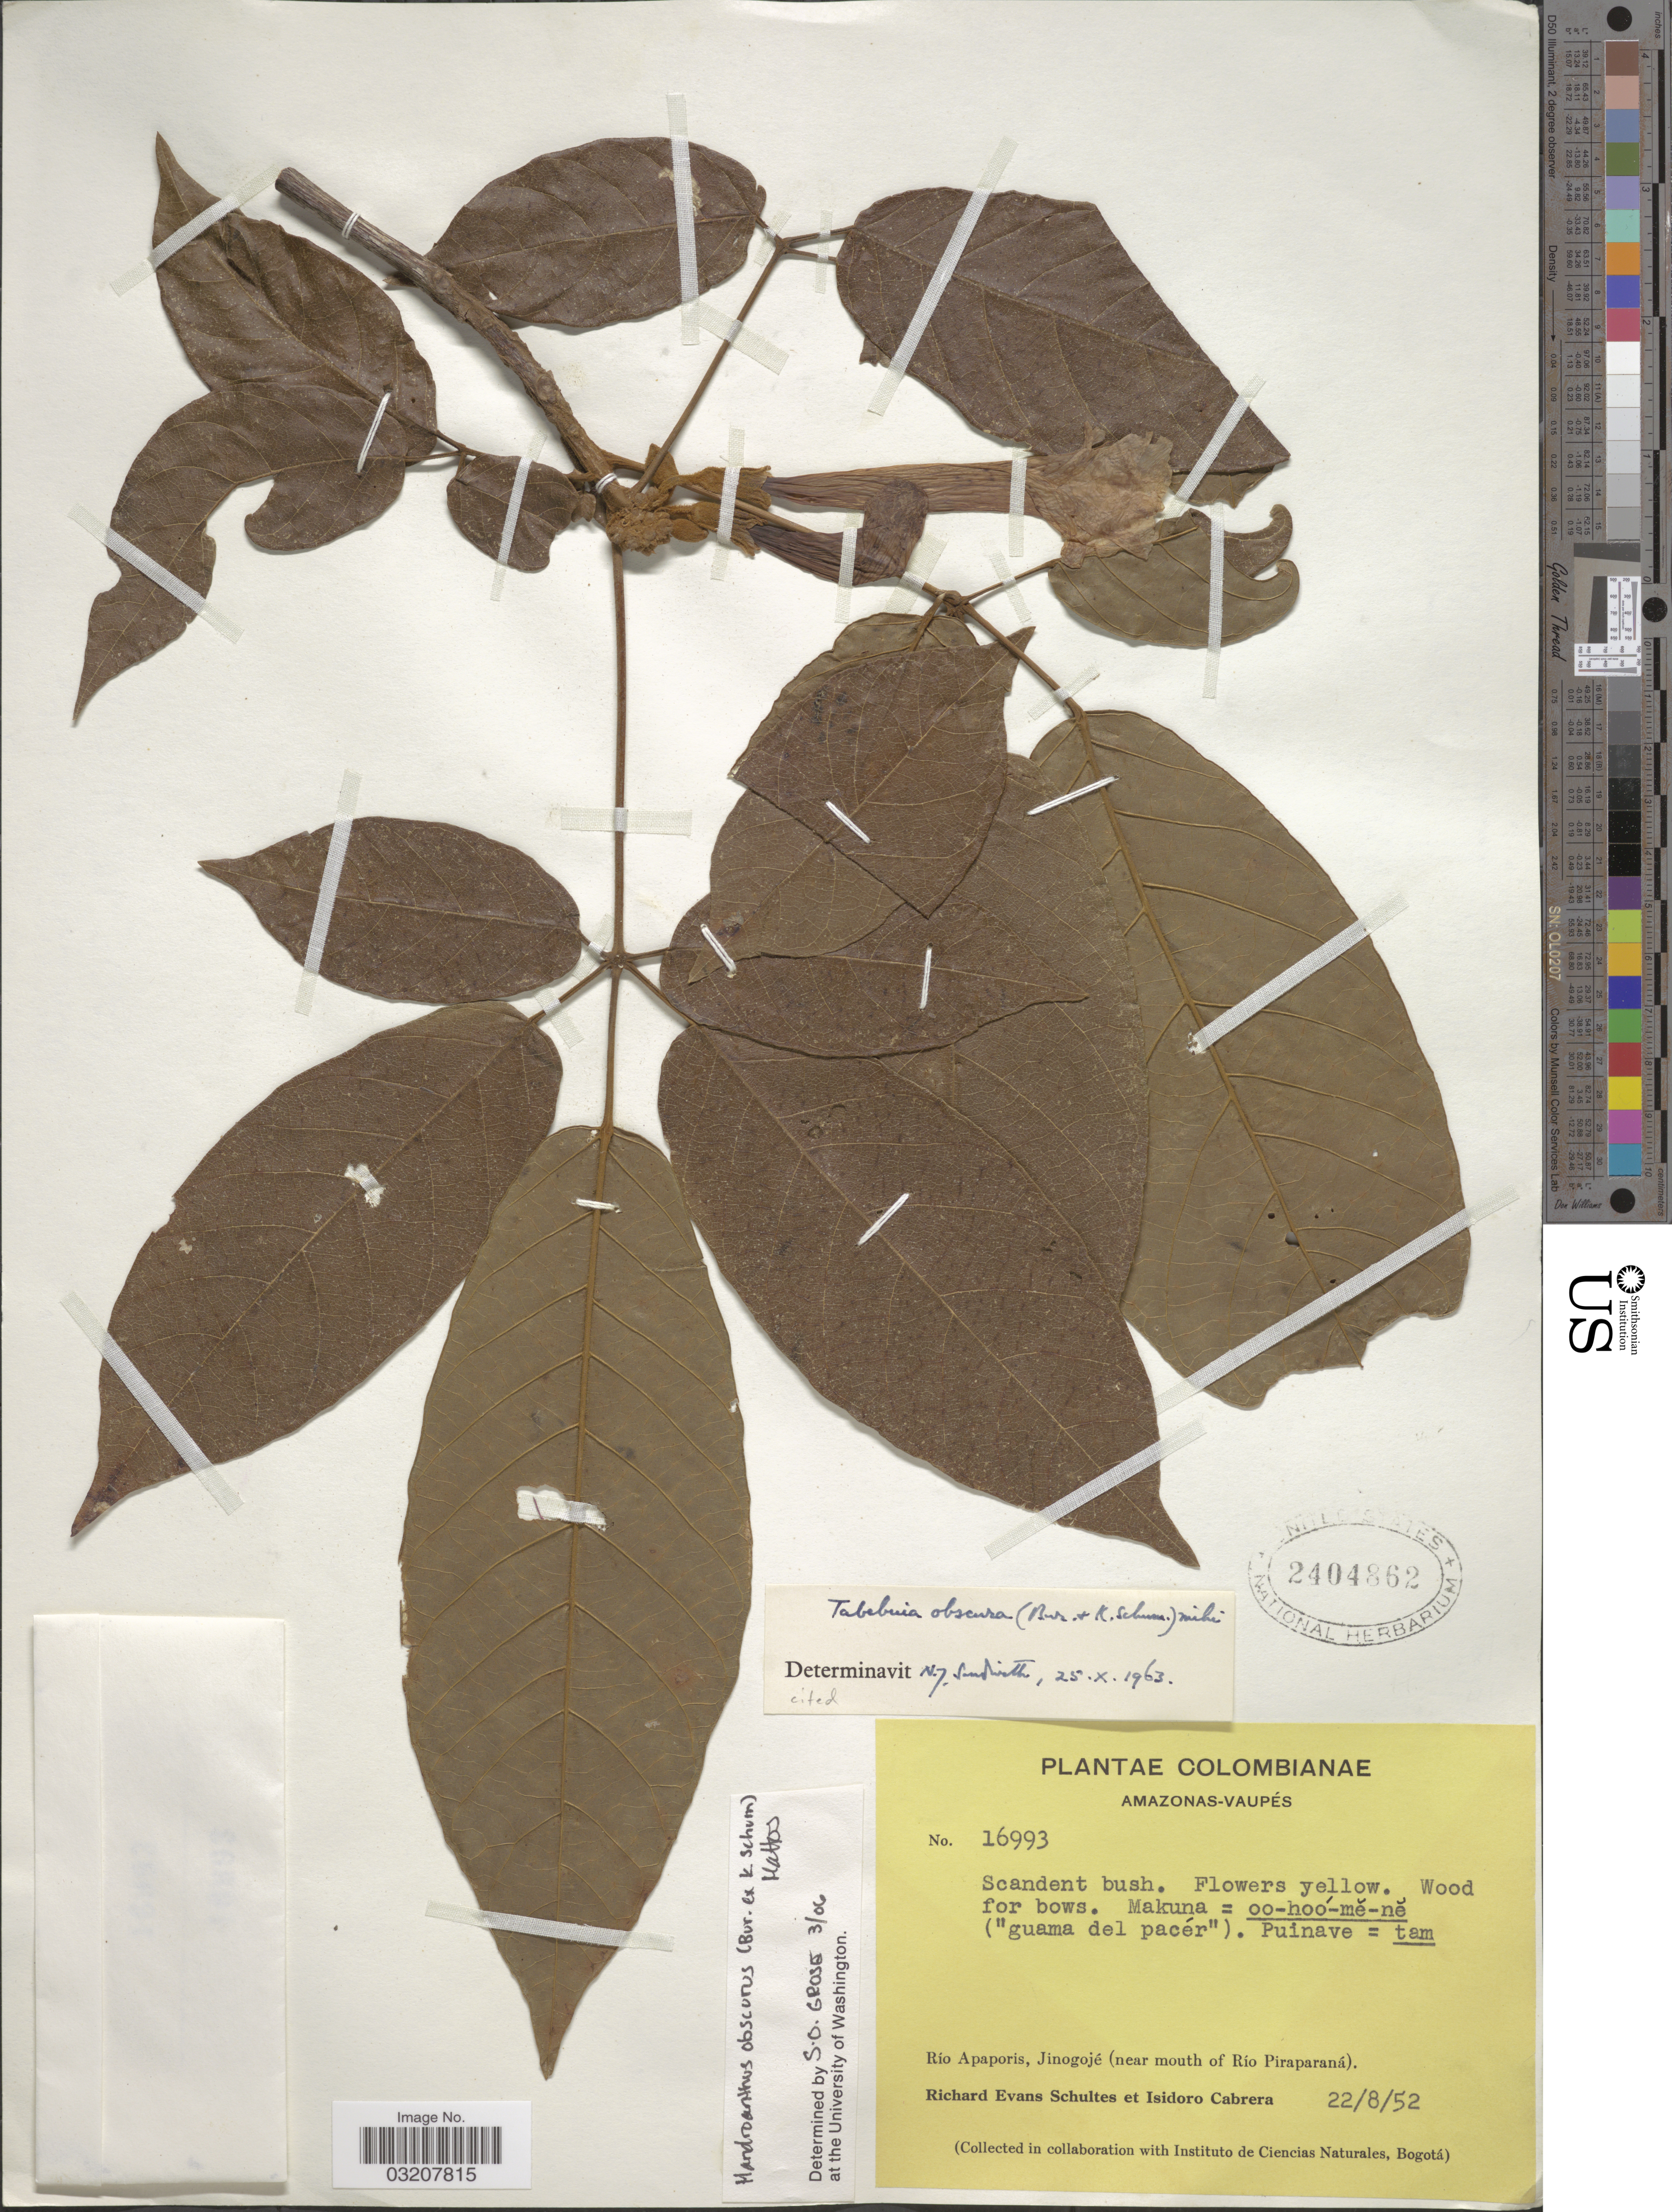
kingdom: Plantae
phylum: Tracheophyta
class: Magnoliopsida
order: Lamiales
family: Bignoniaceae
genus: Handroanthus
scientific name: Handroanthus obscurus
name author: (Bureau ex K. Schum.) Mattos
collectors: R. E. Schultes & I. Cabrera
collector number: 16993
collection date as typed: Transcribed d/m/y: 22/8/52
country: Colombia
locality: Amazonas-Vaupés, Río Apaporis, Jinogojé (near mouth of Río Piraparaná).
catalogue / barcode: US 2404862